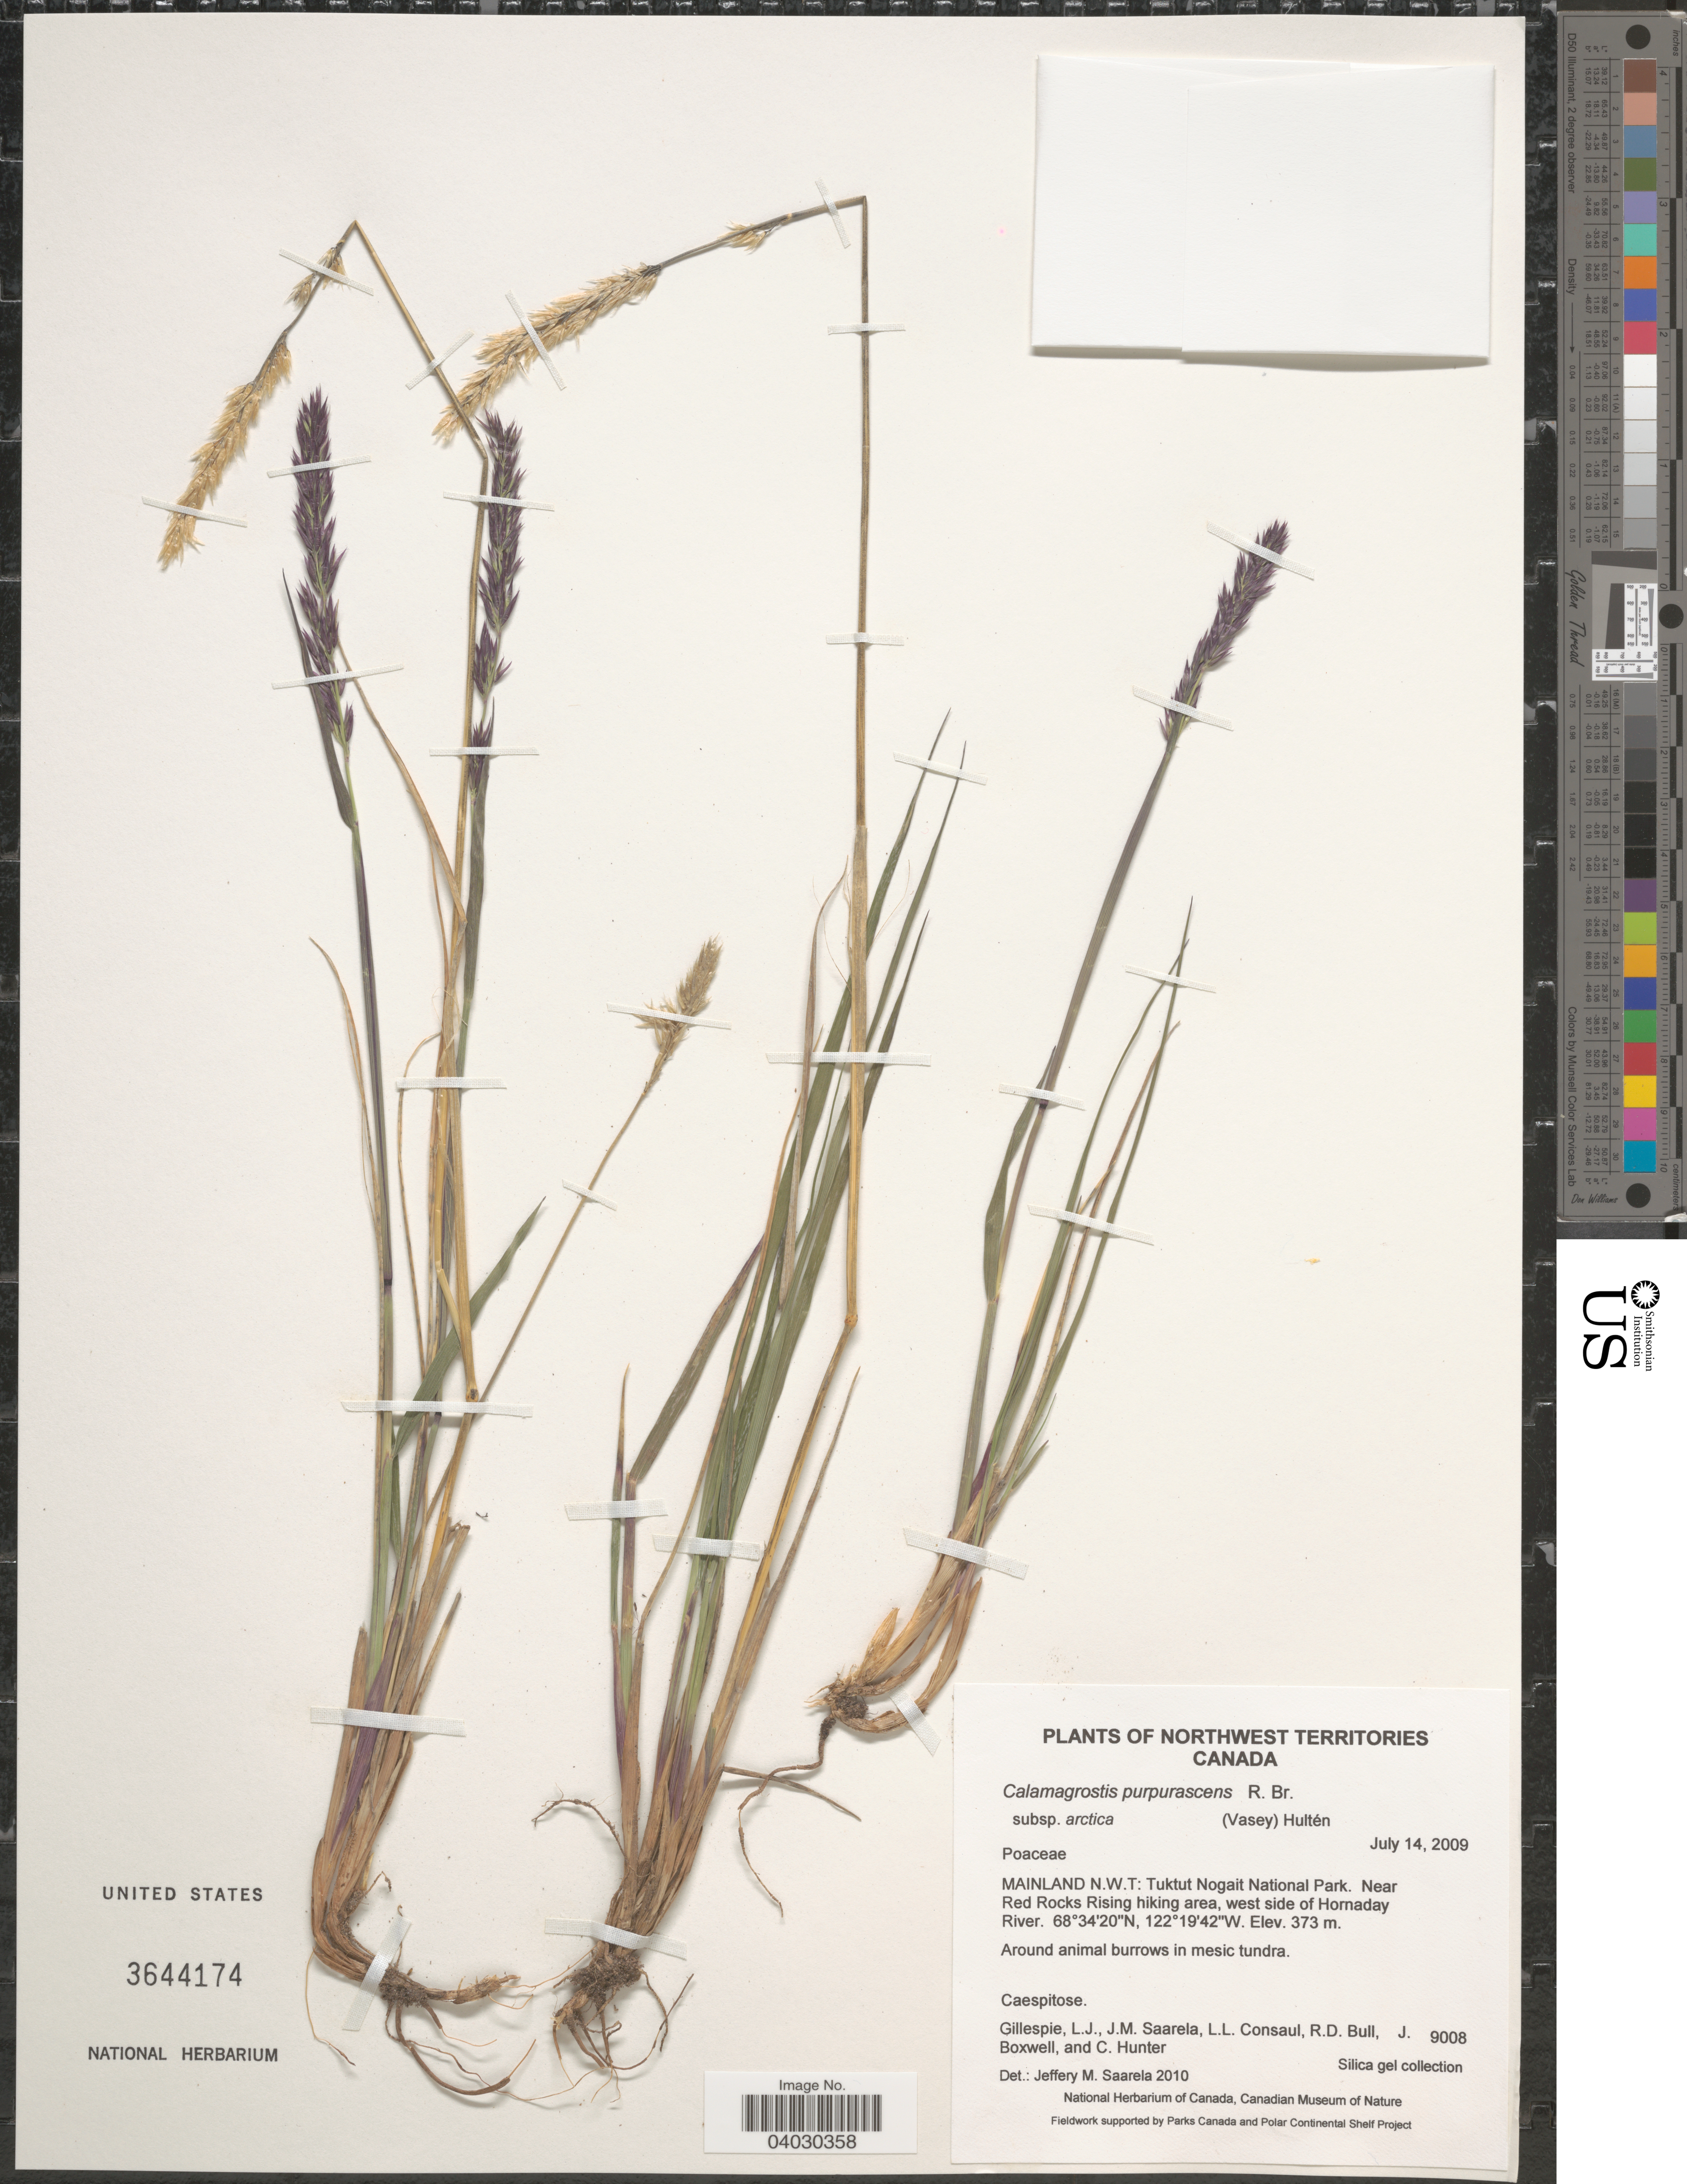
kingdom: Plantae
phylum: Tracheophyta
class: Liliopsida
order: Poales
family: Poaceae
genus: Calamagrostis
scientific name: Calamagrostis purpurascens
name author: R. Br.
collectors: L. Gillespie, J. Saarela, L. Consaul, R. Bull & et al.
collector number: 9008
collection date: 2009-07-14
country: Canada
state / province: Northwest Territories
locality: Mainland N.W.T: Tuktuk Nogait National Park. Near Red Rocks Rising hiking area, west side of Hornaday River.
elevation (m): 373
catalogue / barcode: US 3644174